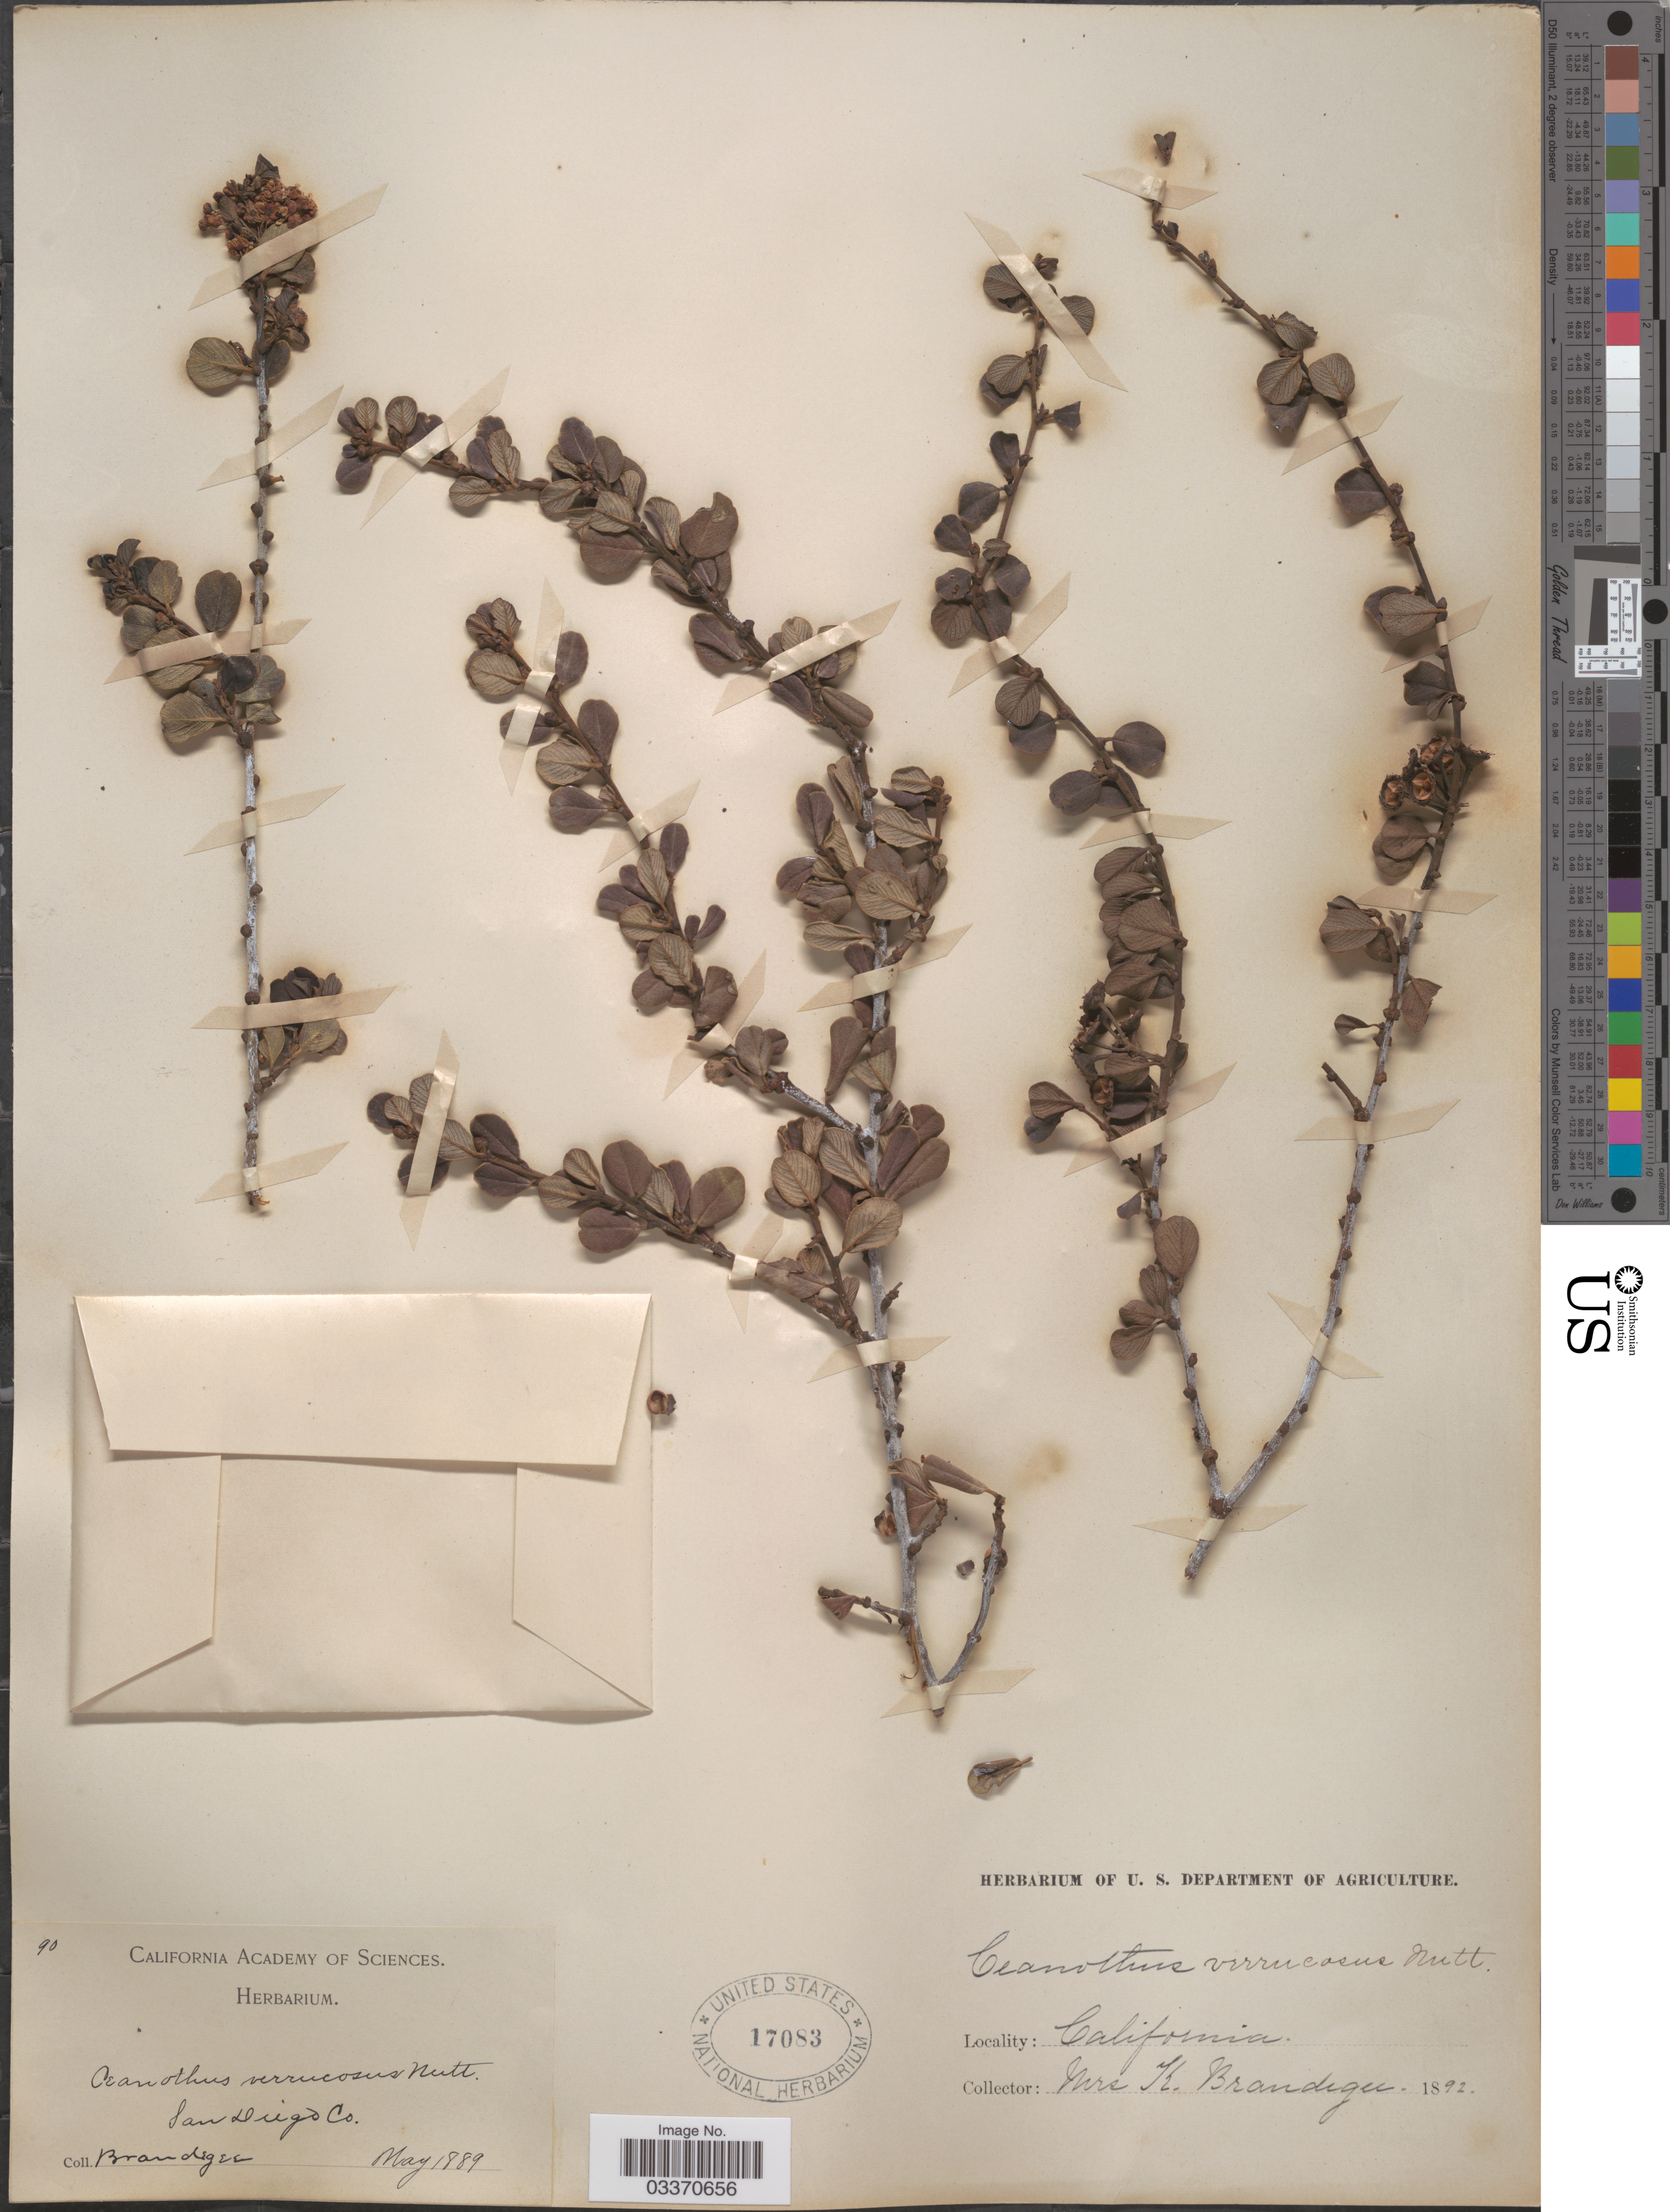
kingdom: Plantae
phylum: Tracheophyta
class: Magnoliopsida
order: Rosales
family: Rhamnaceae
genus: Ceanothus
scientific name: Ceanothus verrucosus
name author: Nutt.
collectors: K. Brandegee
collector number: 90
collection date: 1889-05/1892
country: United States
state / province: California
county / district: San Diego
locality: San Diego Co.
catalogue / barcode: US 17083